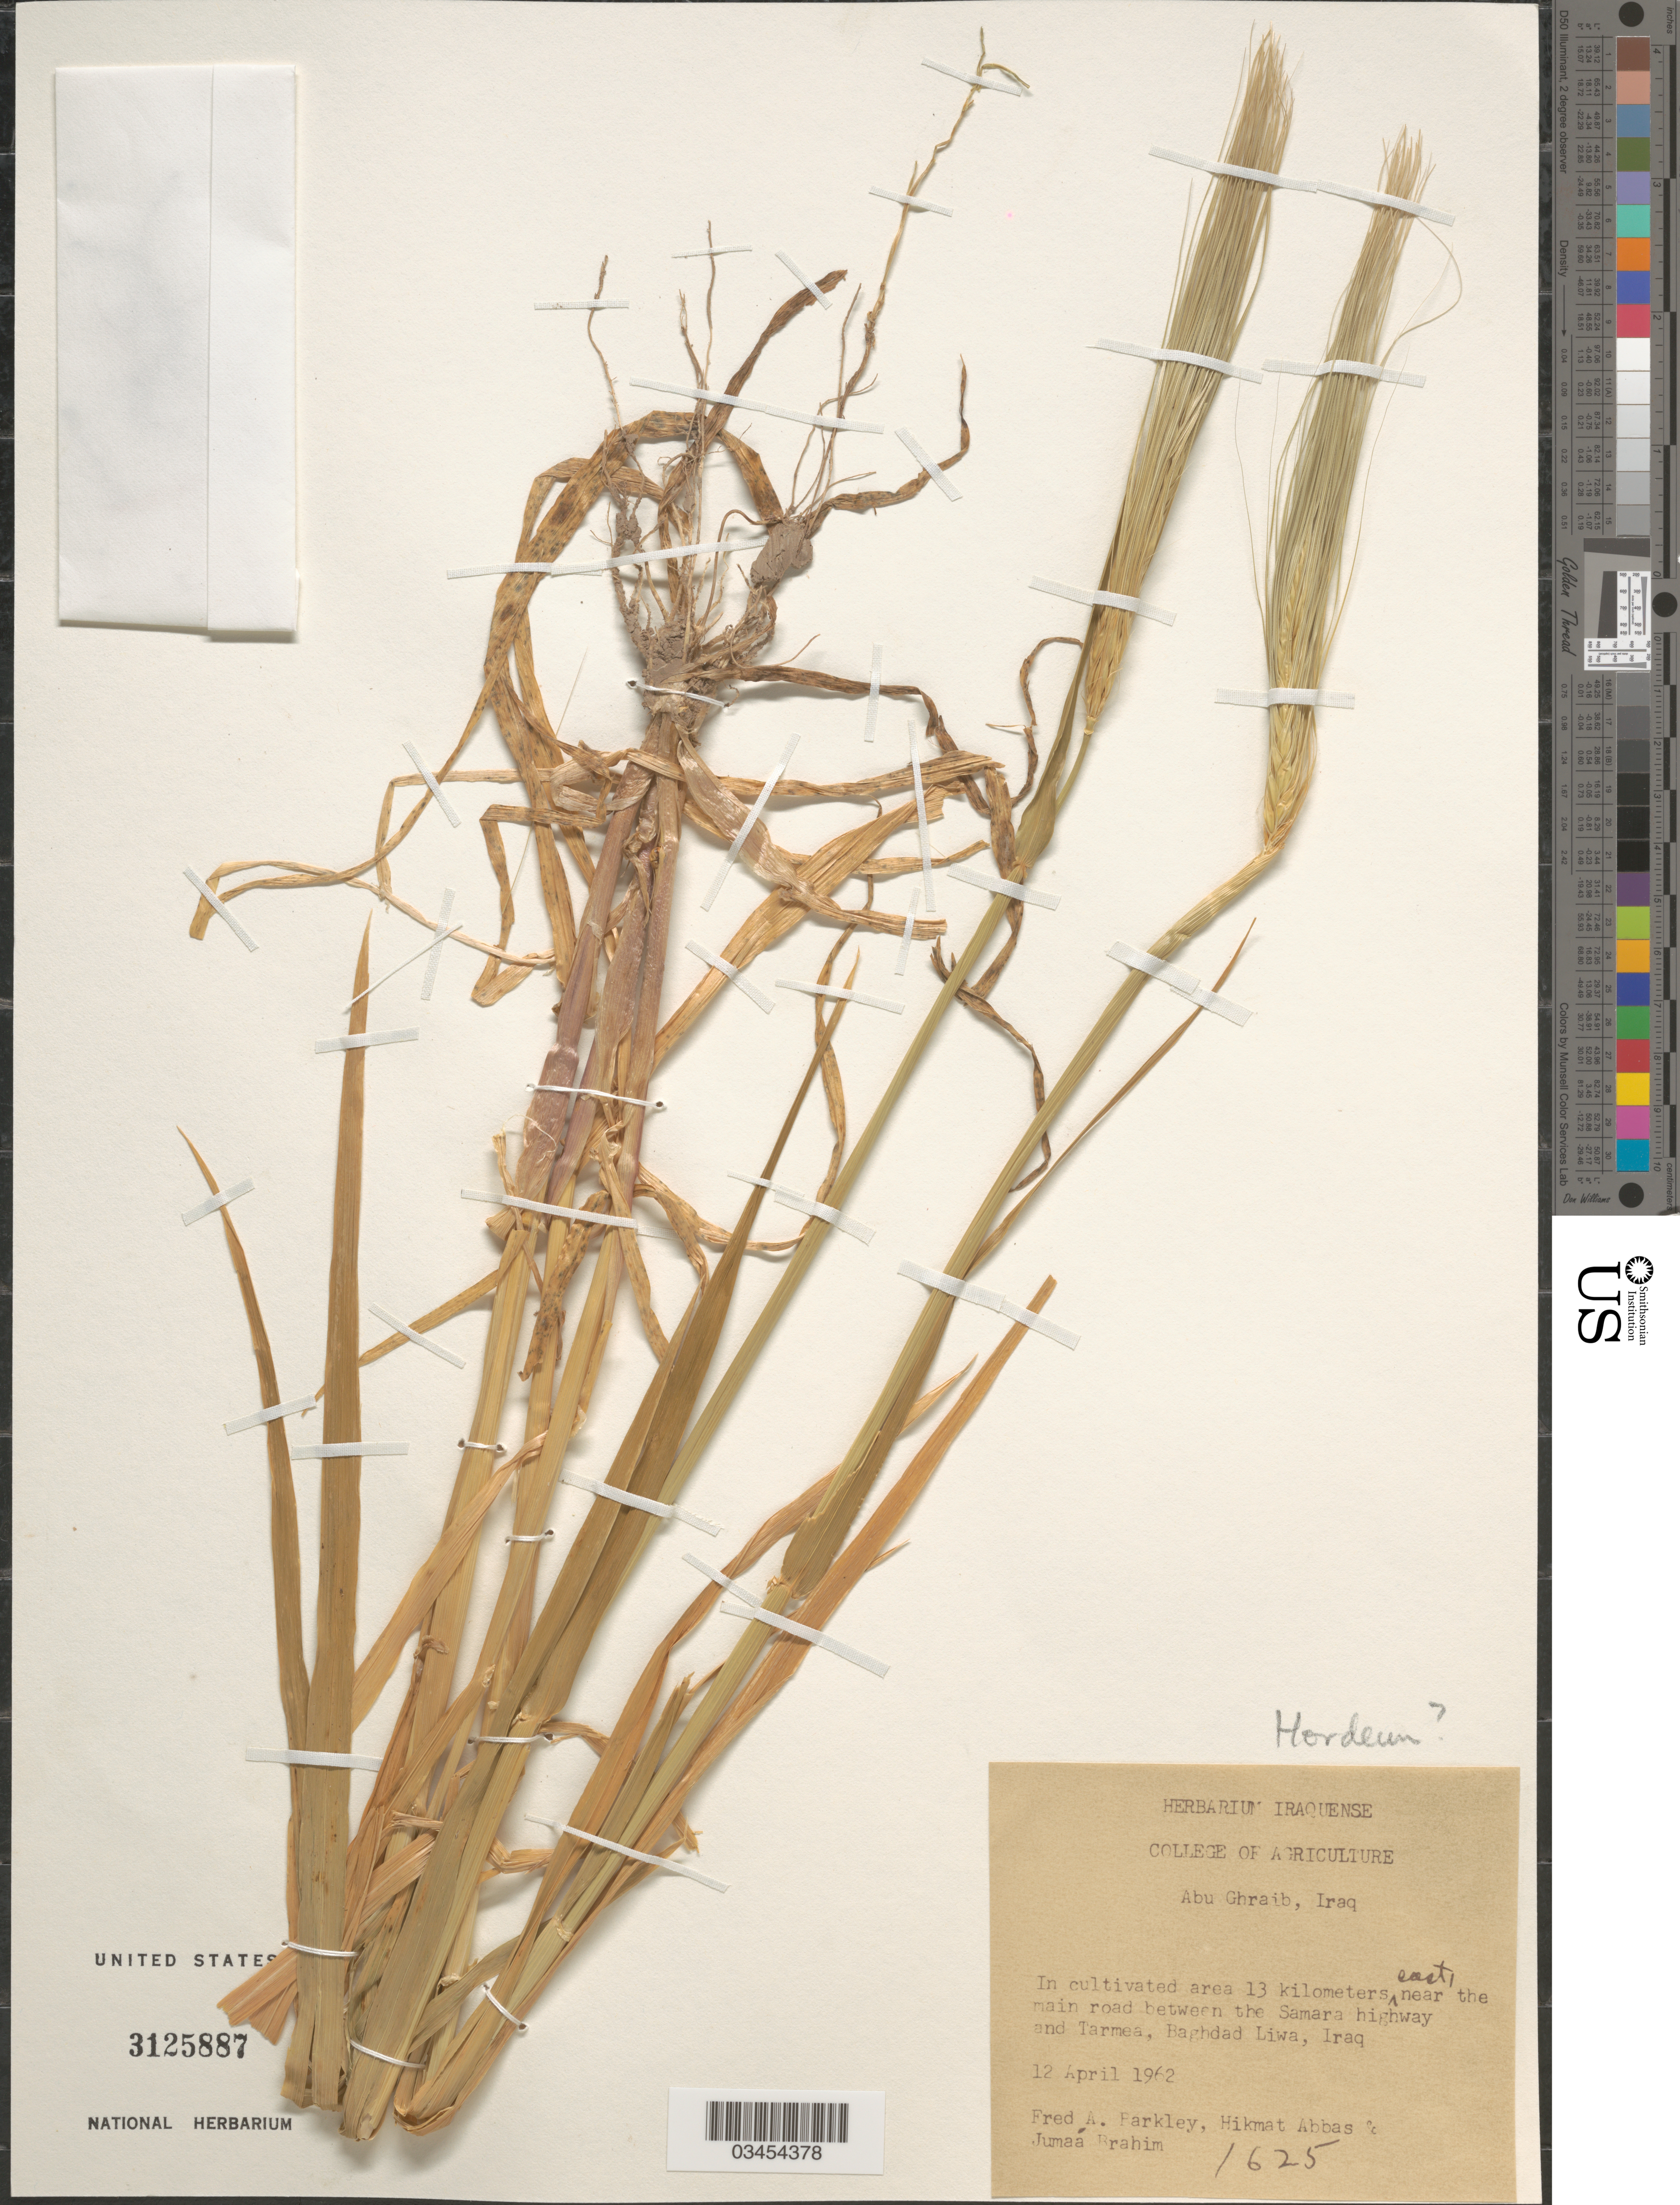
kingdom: Plantae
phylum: Tracheophyta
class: Liliopsida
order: Poales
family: Poaceae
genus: Hordeum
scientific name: Hordeum sp.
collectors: F. A. Barkley, H. Abbas & Brahim M., J.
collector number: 1625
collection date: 1962-04-12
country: Iraq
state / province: Baghdad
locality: In cultivated area 13 kilometers east near the main road between the Samara highway and Tarmea, Baghdad Liwa.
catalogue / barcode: US 3125887